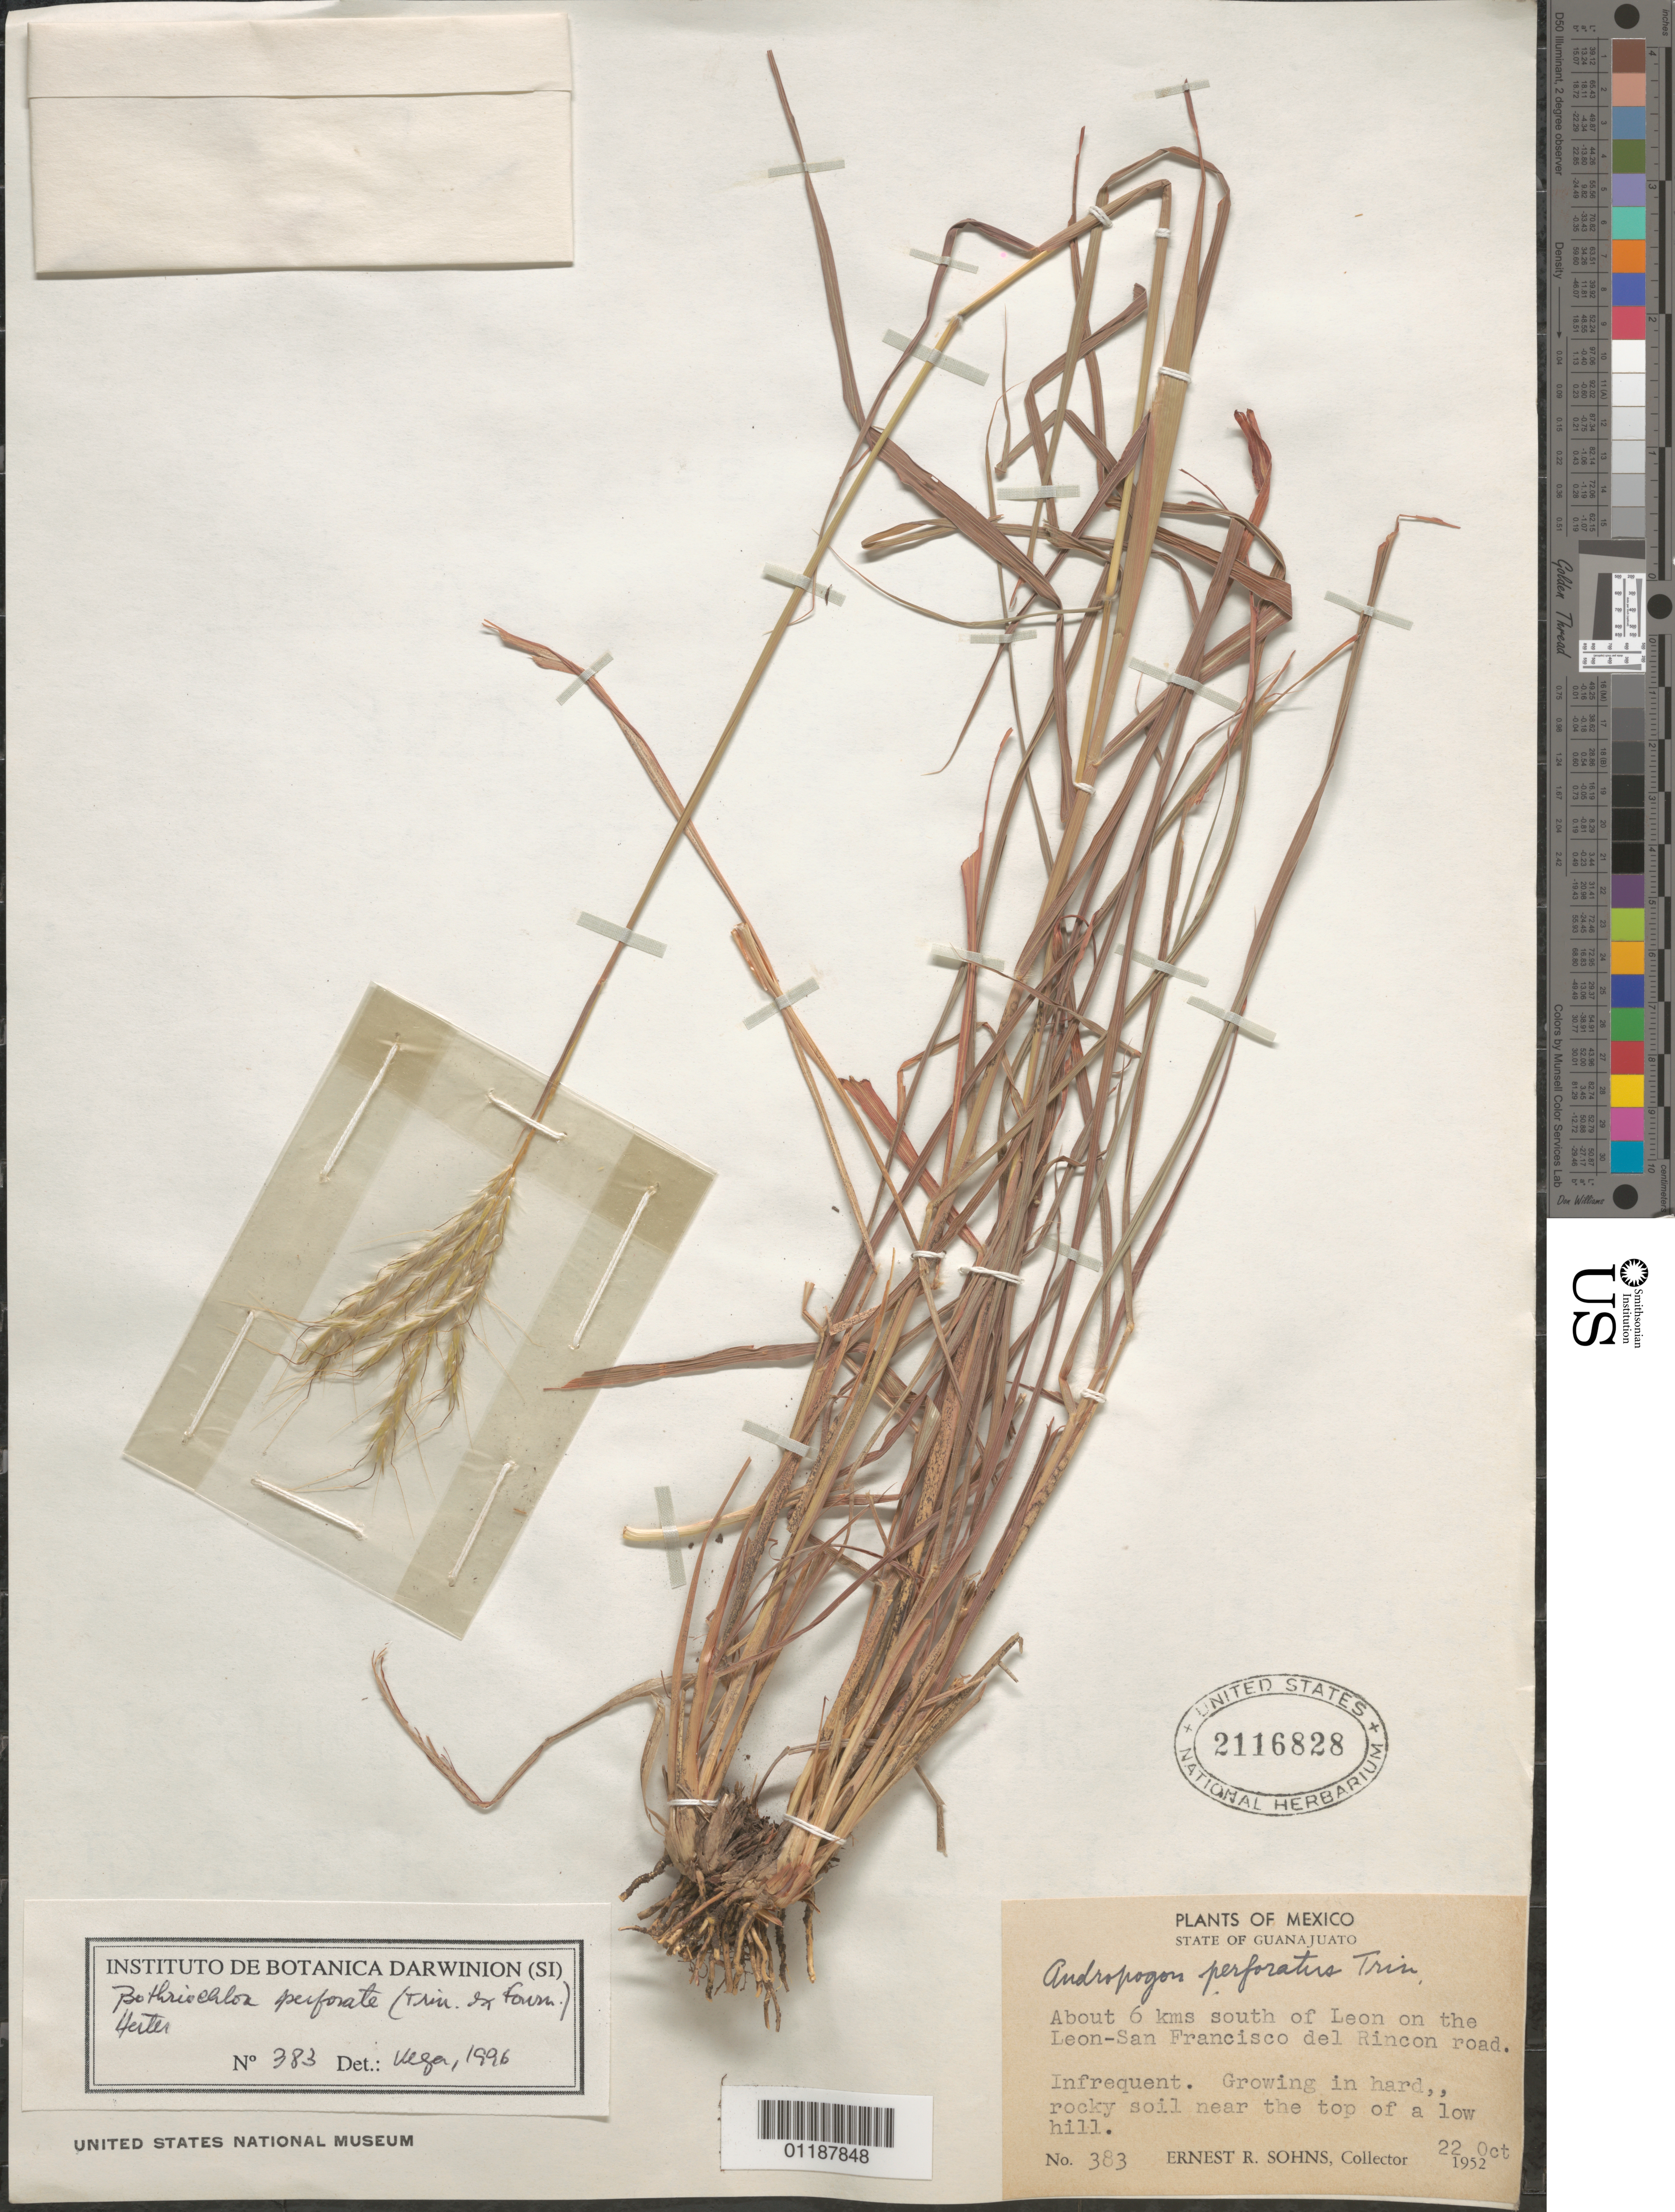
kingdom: Plantae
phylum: Tracheophyta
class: Liliopsida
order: Poales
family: Poaceae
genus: Bothriochloa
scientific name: Bothriochloa perforata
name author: (Trin. ex E. Fourn.) Herter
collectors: E. R. Sohns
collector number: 383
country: Mexico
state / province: Guanajuato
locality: S of Leon oin the Leon-San Francisco del Rincon road.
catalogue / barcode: US 21168282